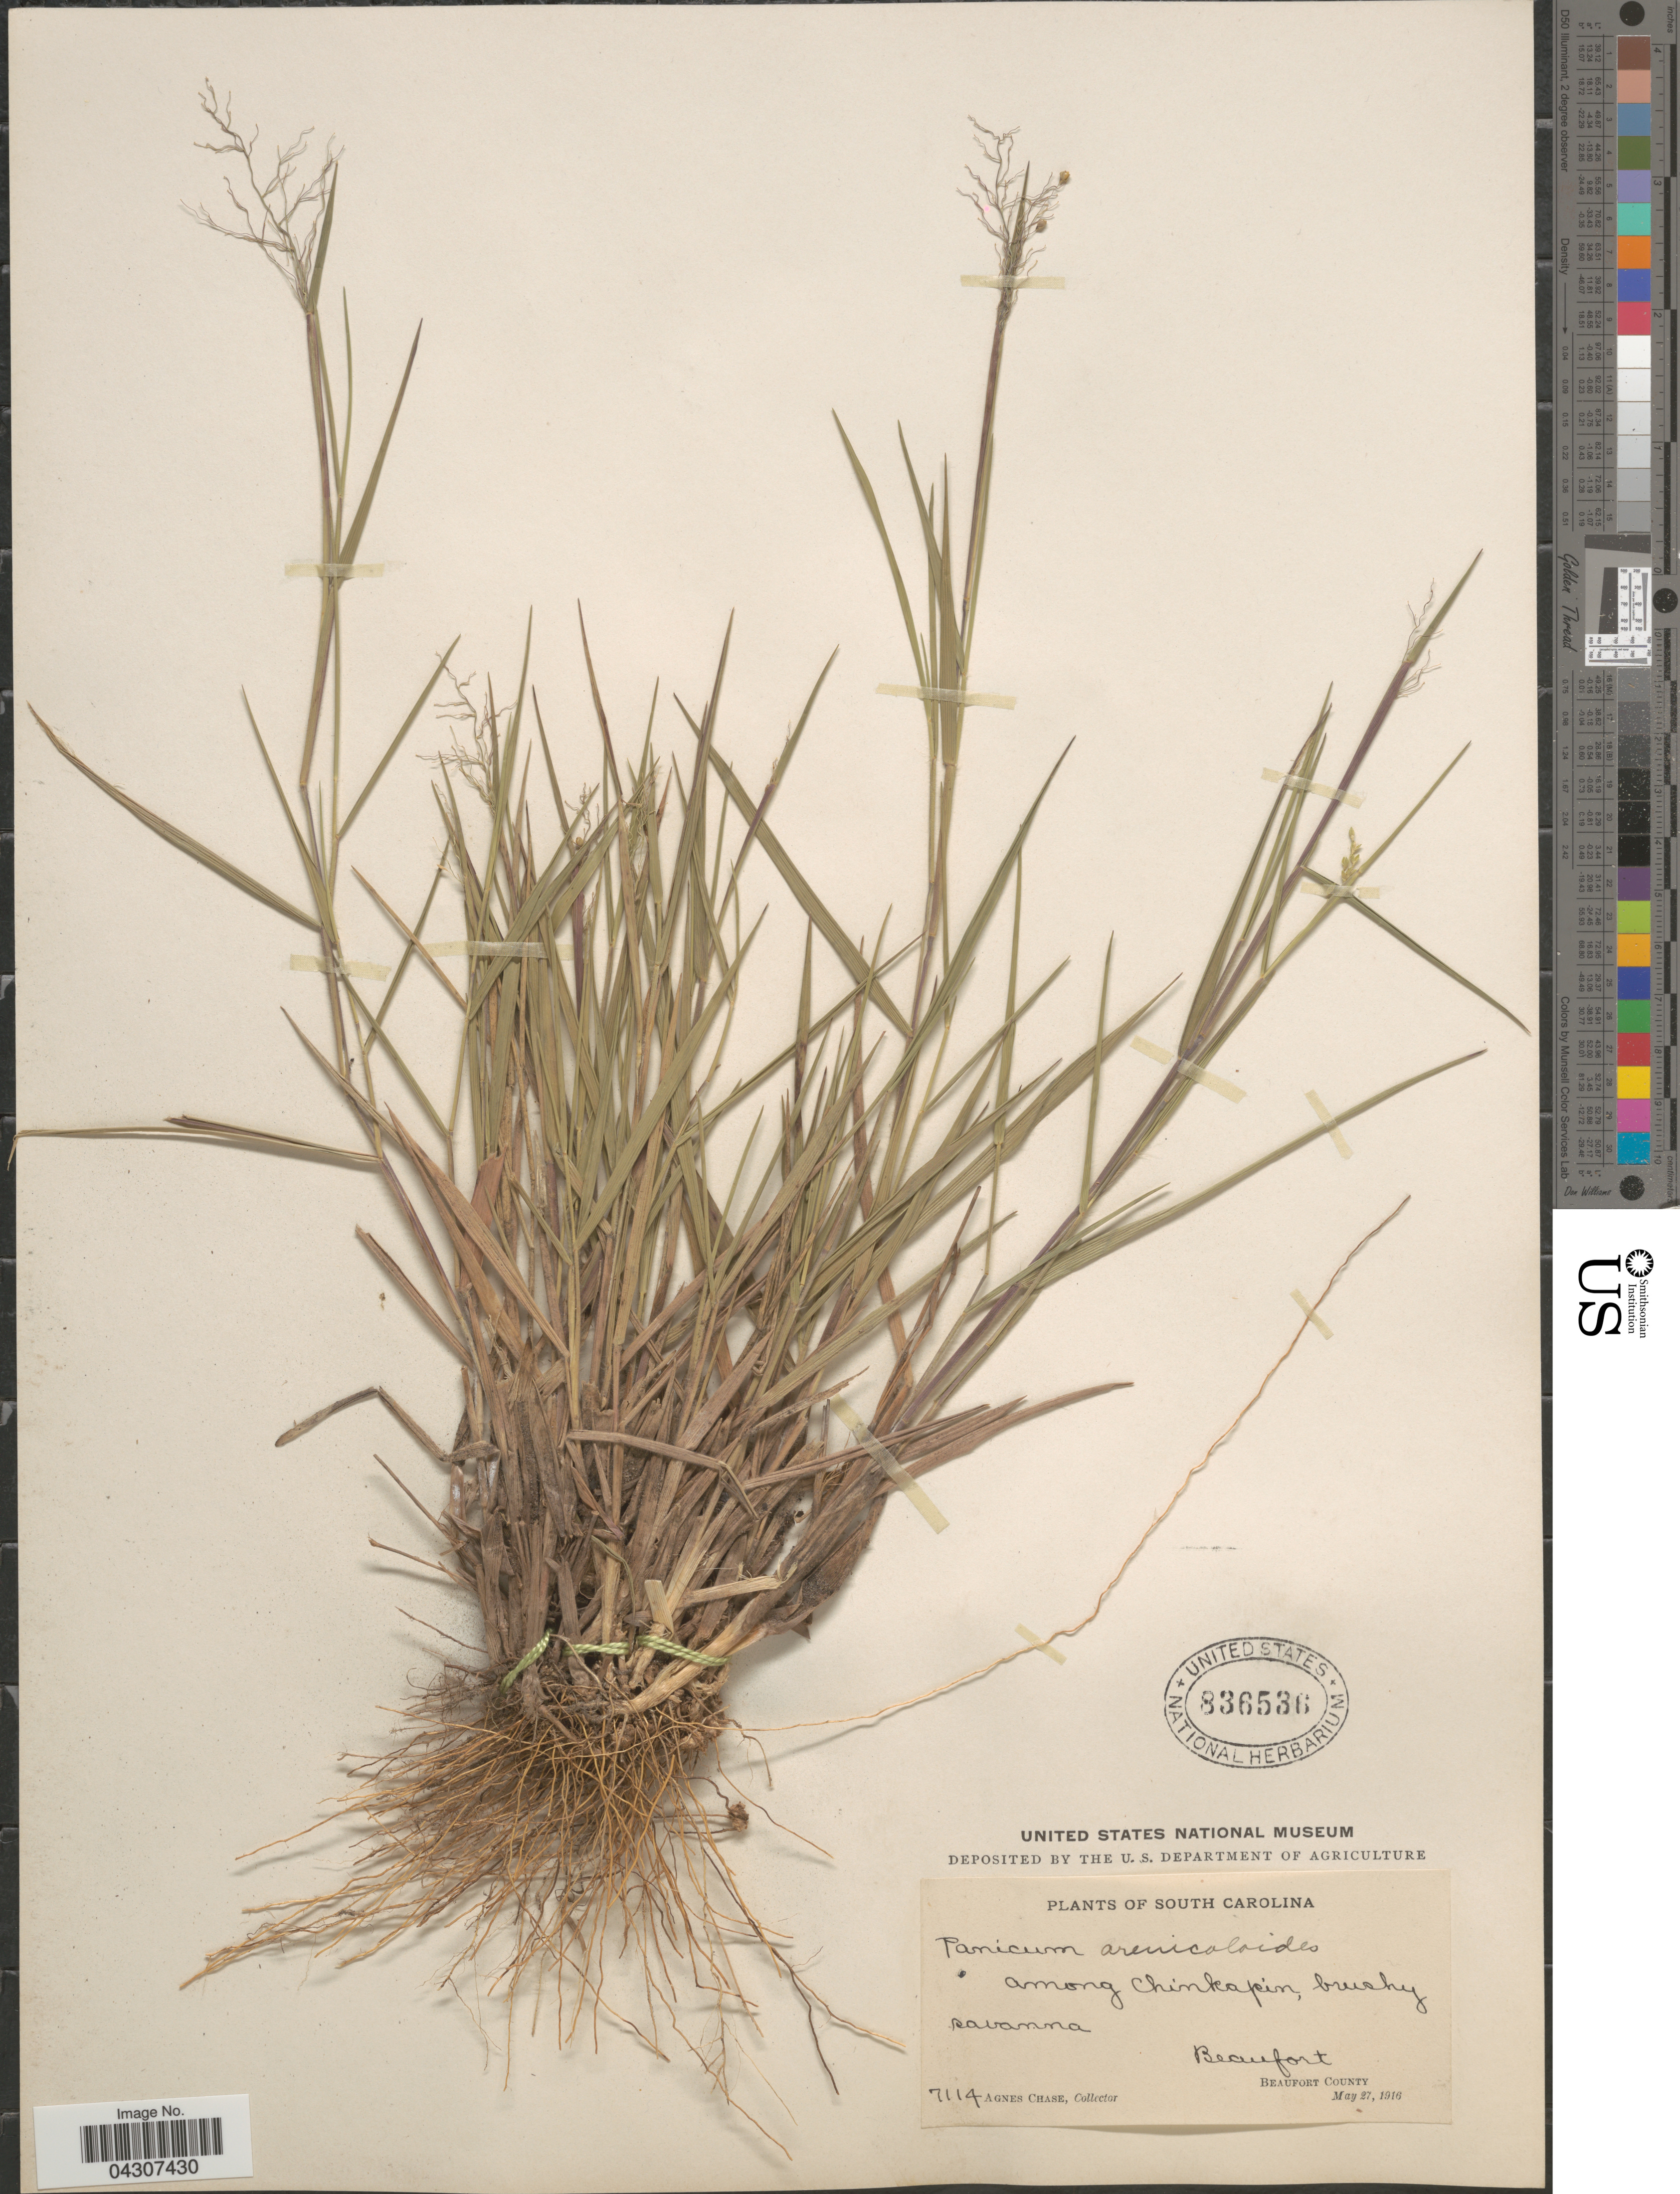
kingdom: Plantae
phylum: Tracheophyta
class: Liliopsida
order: Poales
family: Poaceae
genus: Dichanthelium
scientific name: Dichanthelium aciculare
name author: (Desv. ex Poir.) Gould & C.A. Clark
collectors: A. Chase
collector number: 7114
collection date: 1916-05-27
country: United States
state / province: South Carolina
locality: Among Chinkapin, brushy savanna. Beaufort. Beaufort County.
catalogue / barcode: US 836536